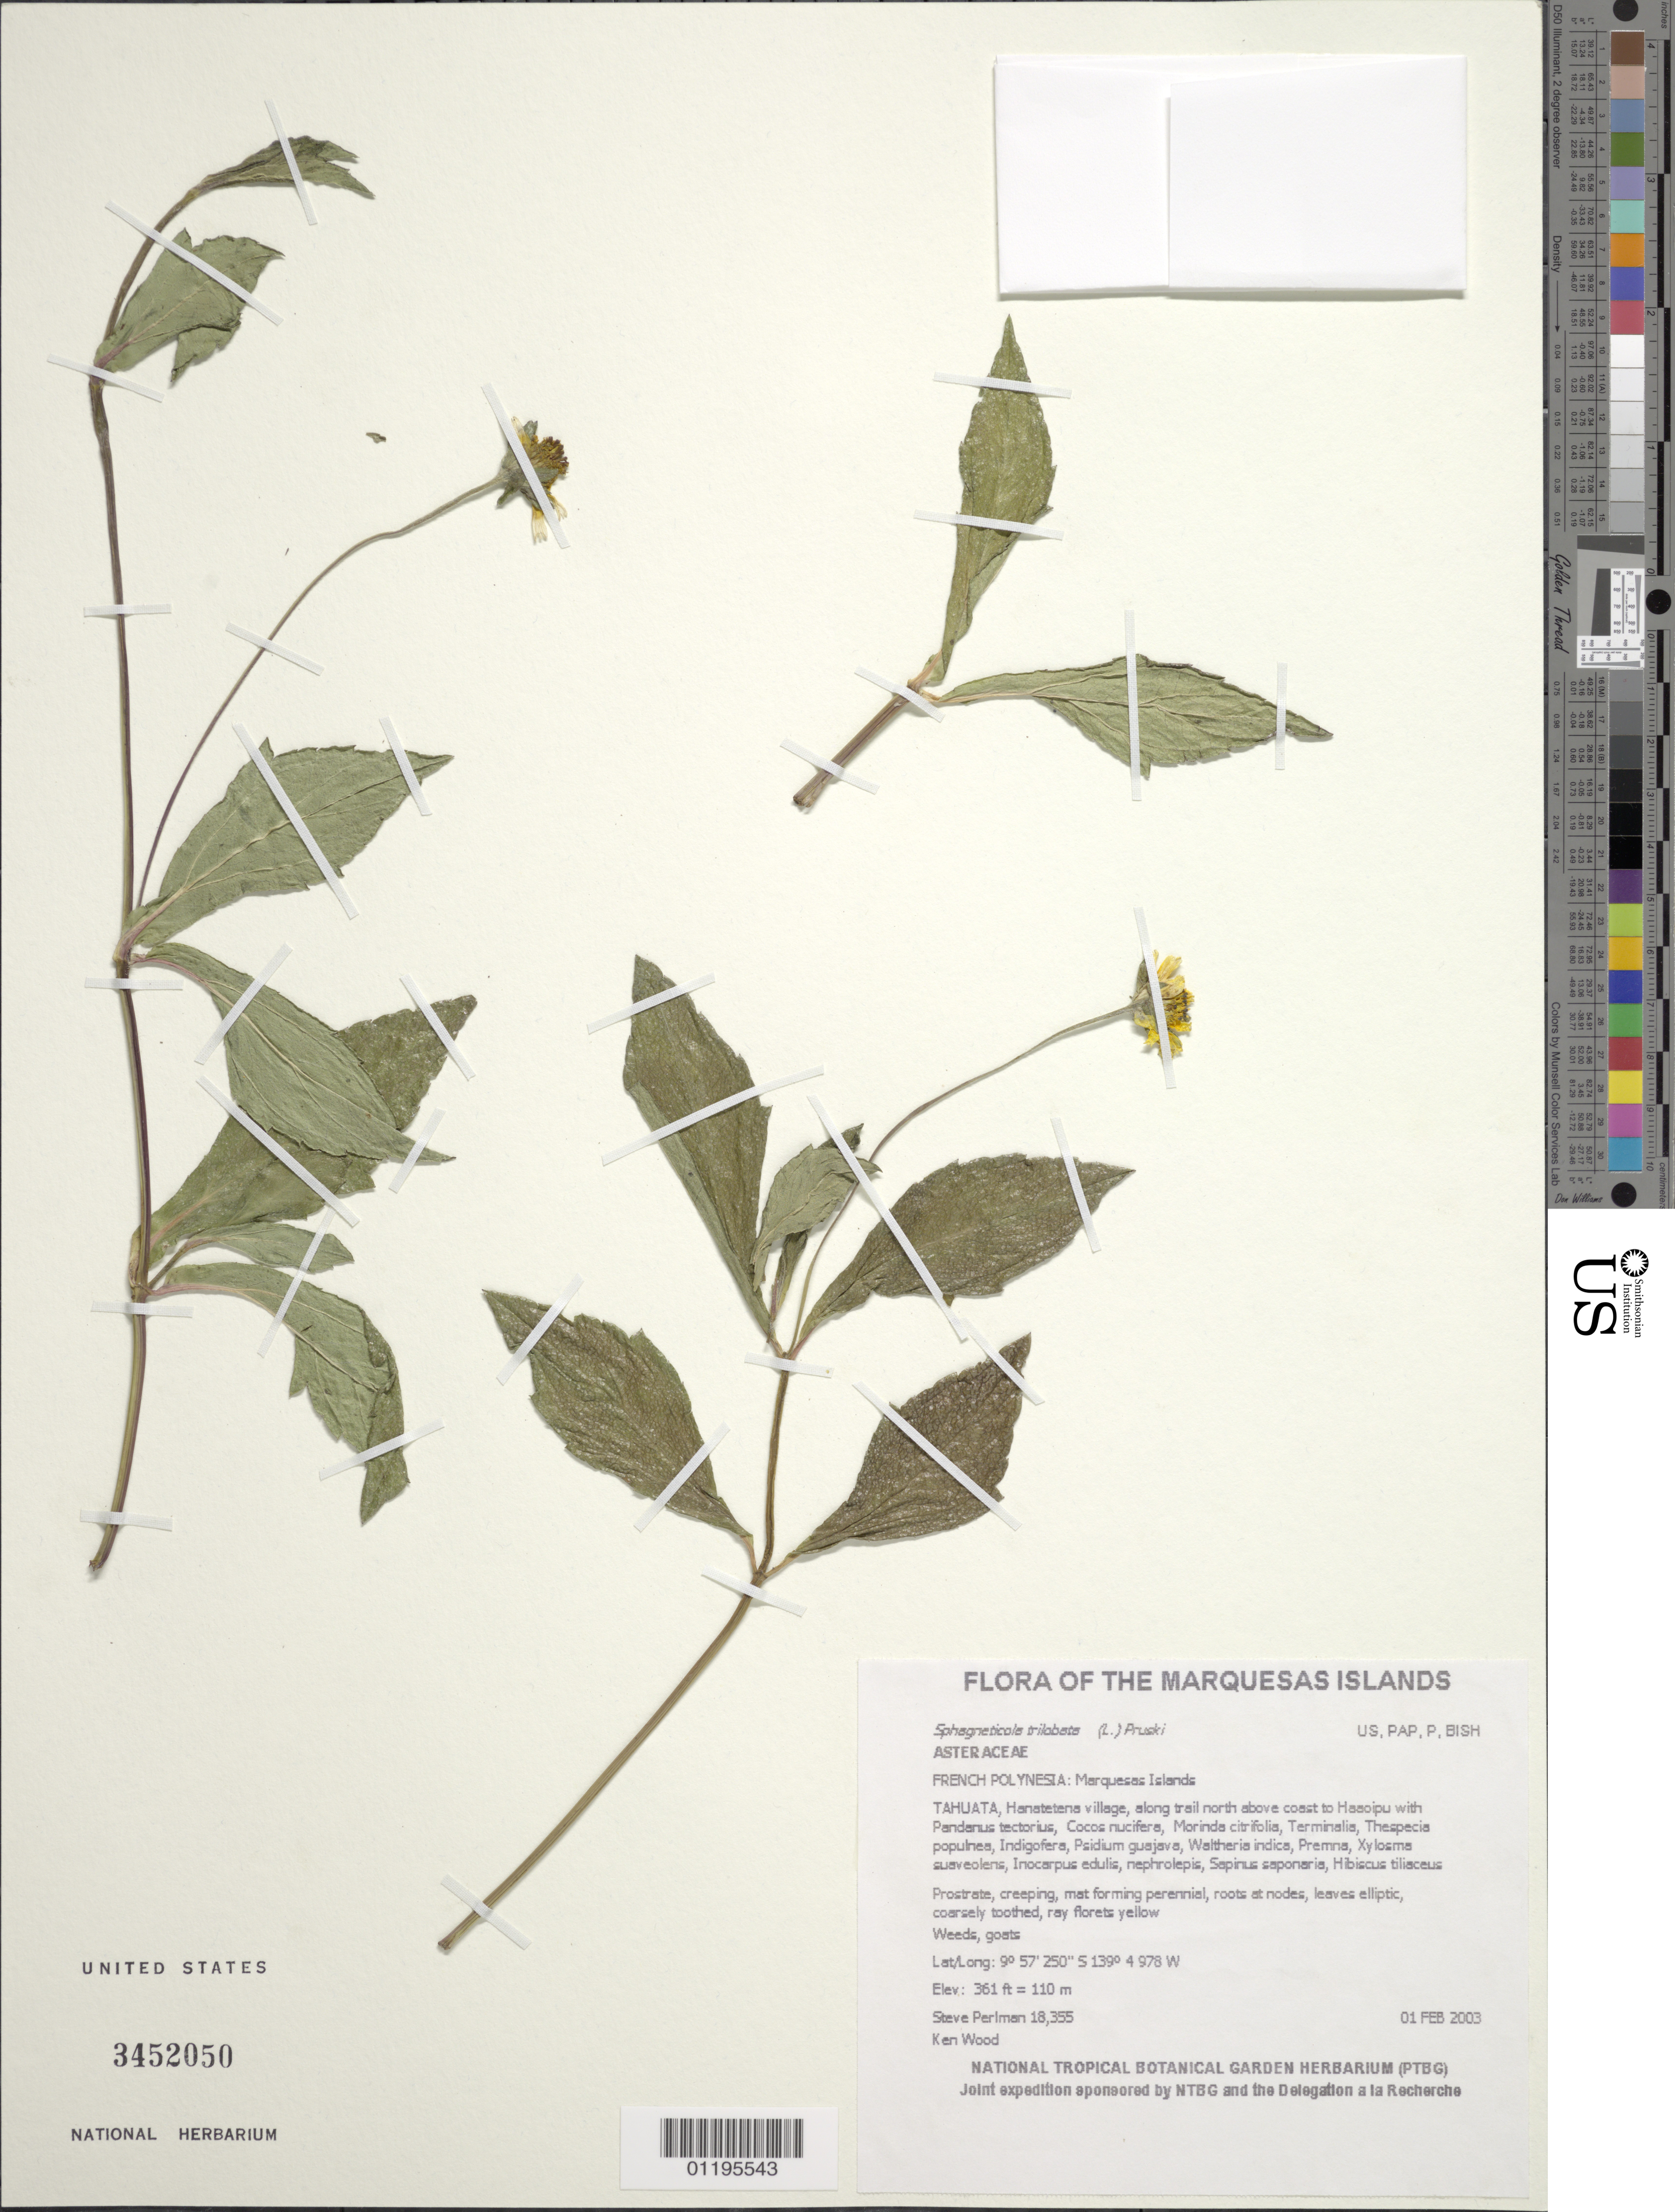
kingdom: Plantae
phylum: Tracheophyta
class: Magnoliopsida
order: Asterales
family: Asteraceae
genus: Sphagneticola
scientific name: Sphagneticola trilobata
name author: (L.) Pruski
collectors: S. P. Perlman & K. R. Wood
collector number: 18355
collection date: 2003-02-01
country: French Polynesia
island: Tahuata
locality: Hanatetena village, along trail above coast to Haaoipo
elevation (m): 110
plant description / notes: Weeds, goats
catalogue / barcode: US 3452050